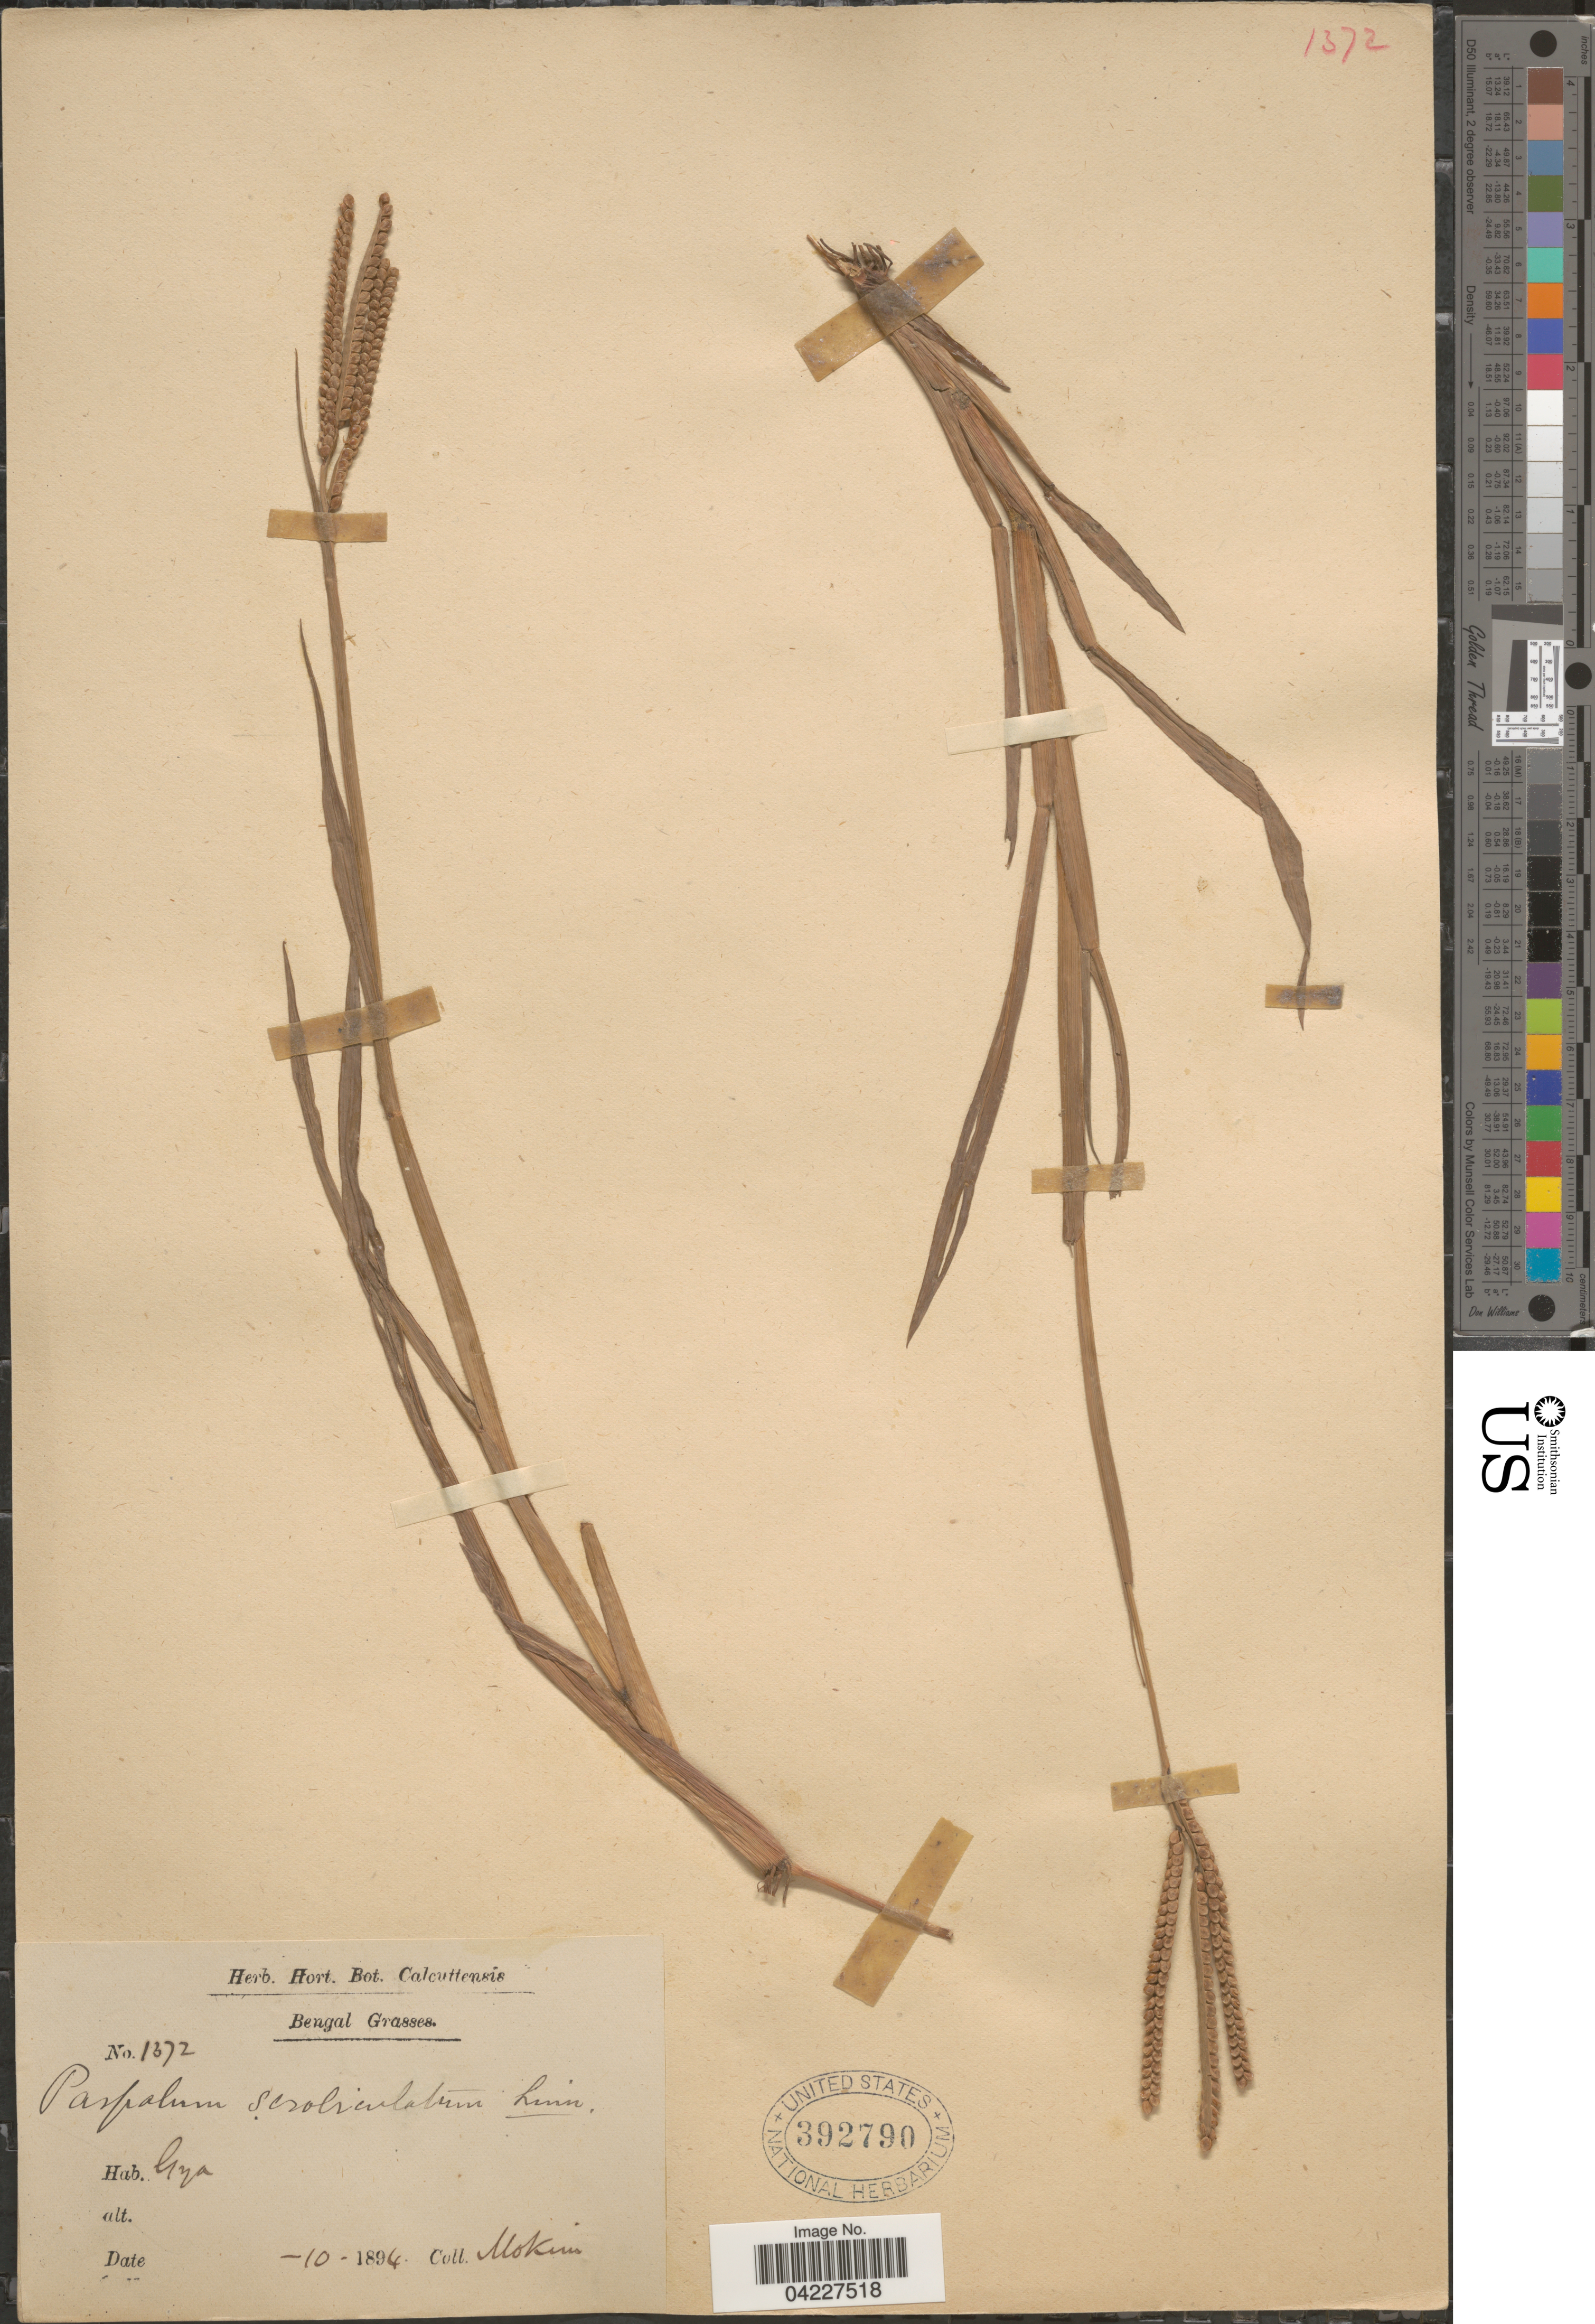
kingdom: Plantae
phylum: Tracheophyta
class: Liliopsida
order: Poales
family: Poaceae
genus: Paspalum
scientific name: Paspalum scrobiculatum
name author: L.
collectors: -. Mokim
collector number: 1372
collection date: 1894-10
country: India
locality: Bengal. Gya.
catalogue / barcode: US 392790